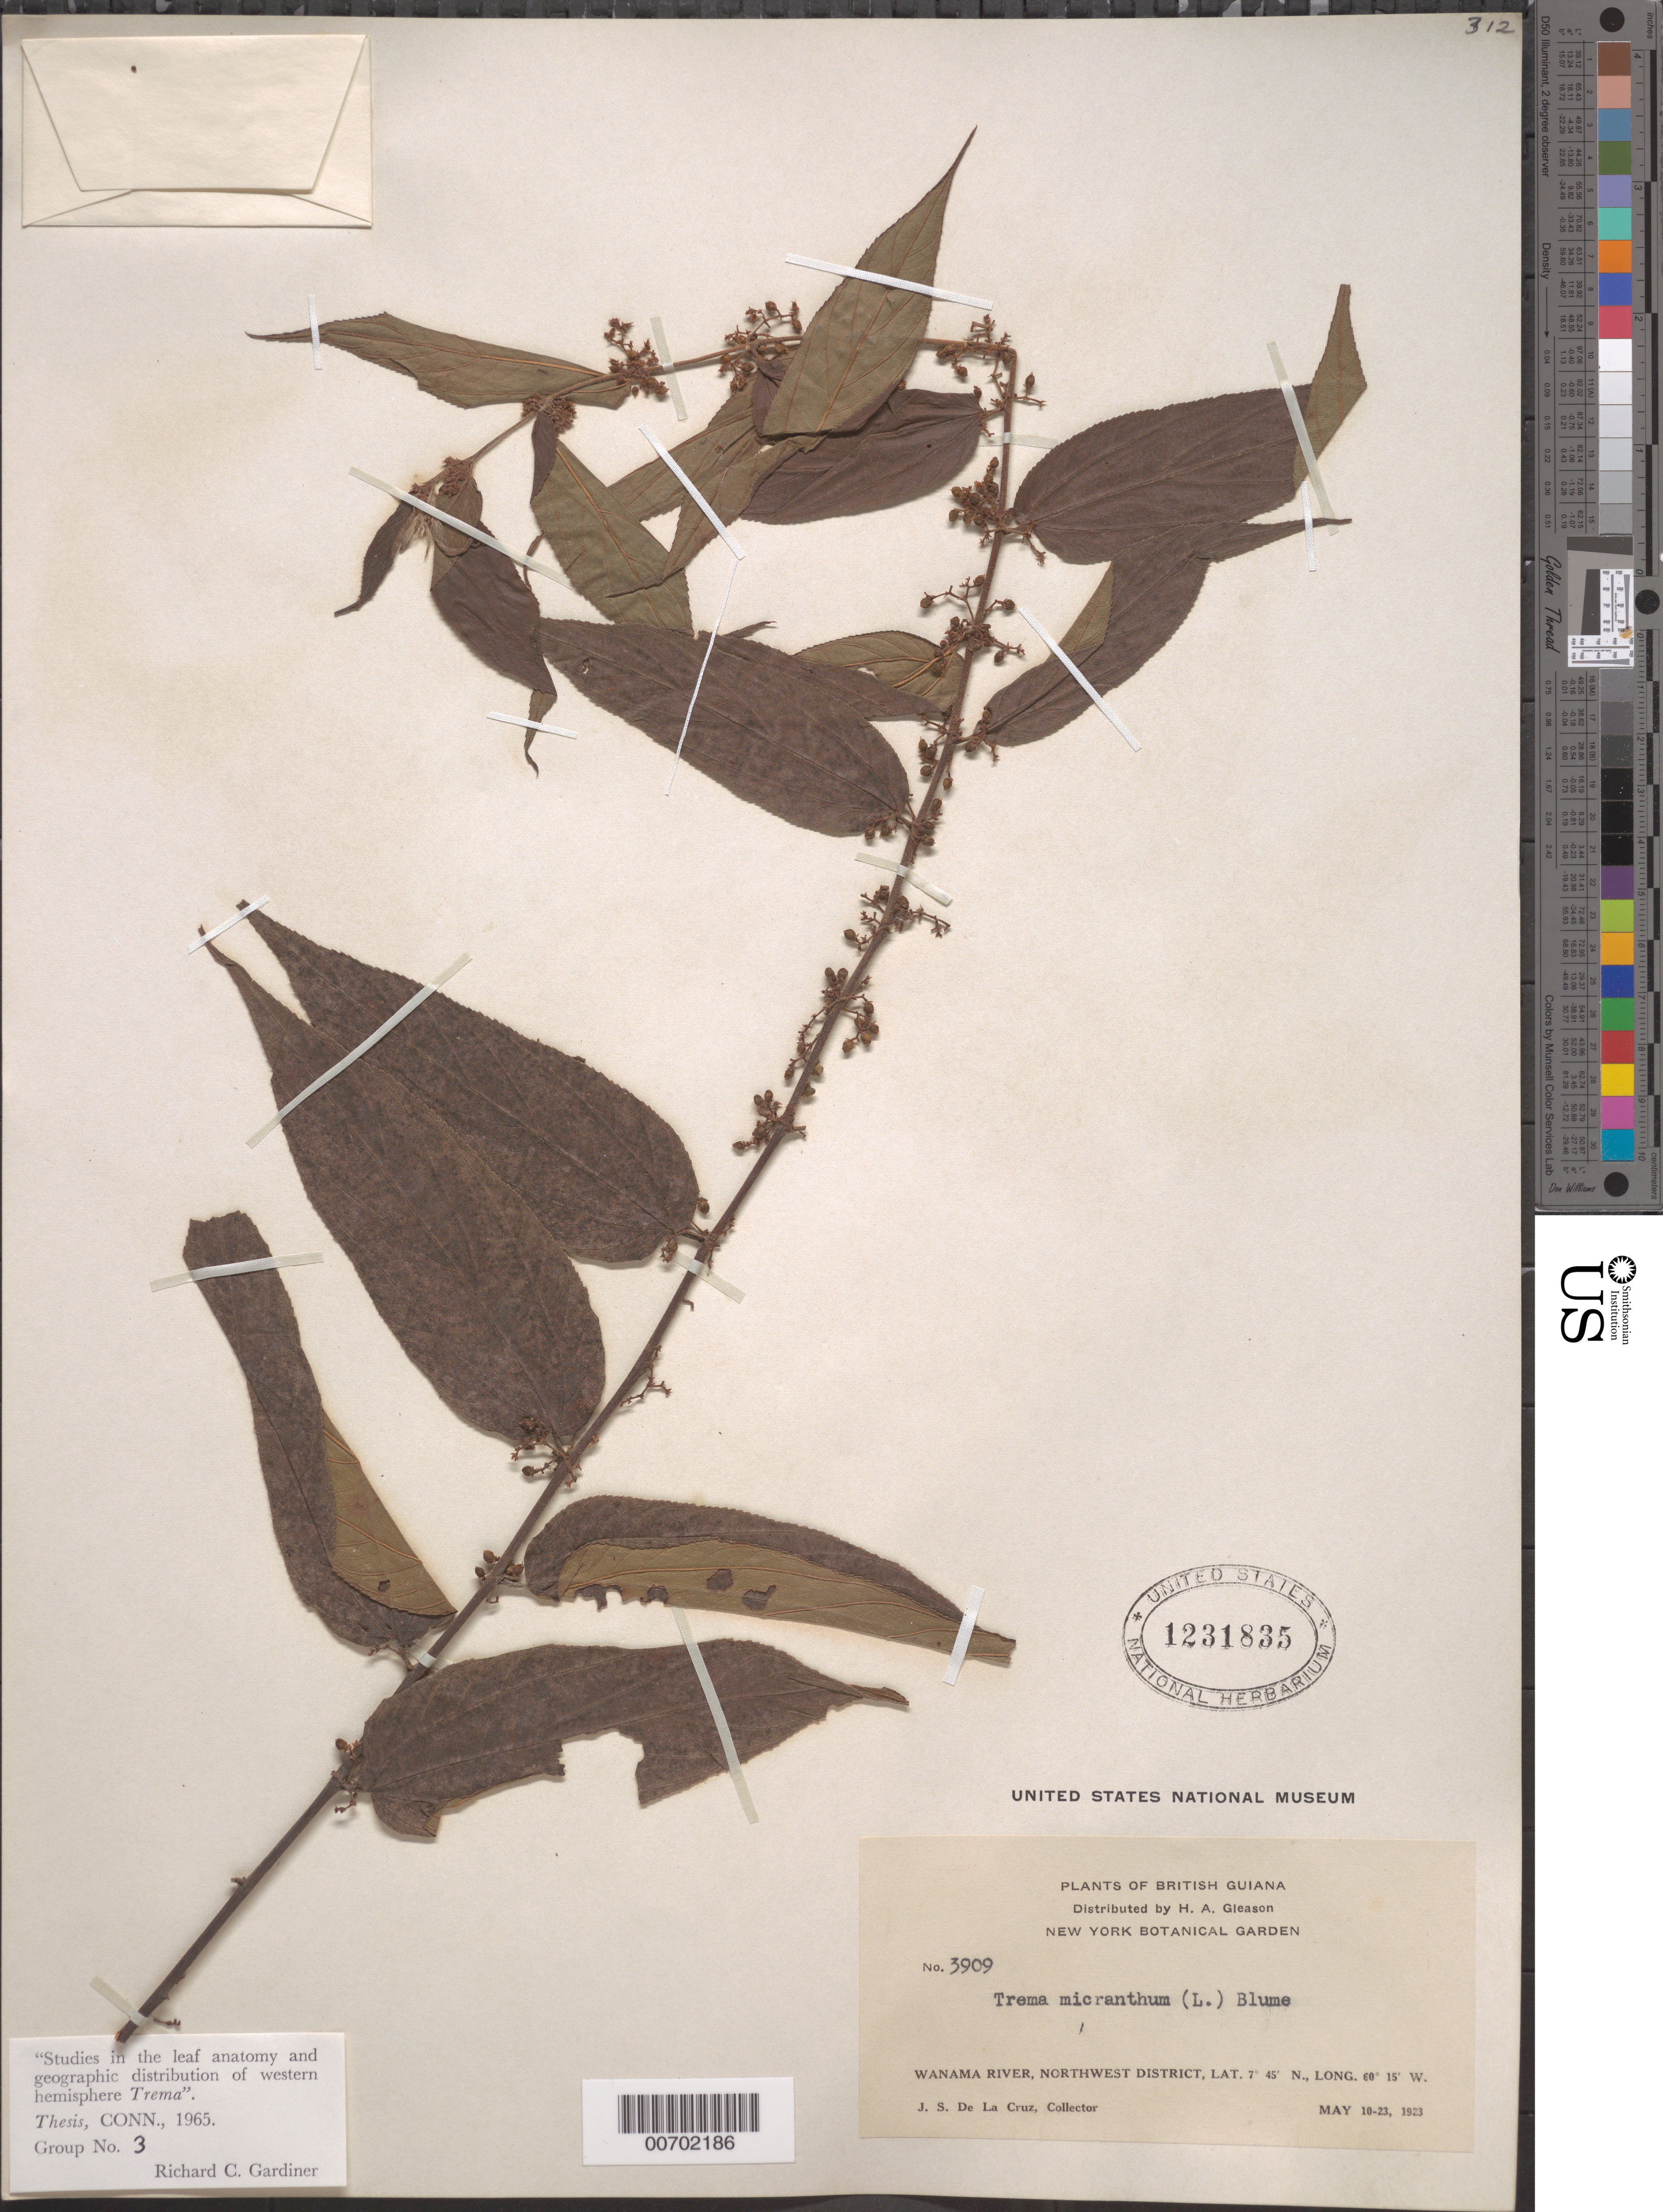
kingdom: Plantae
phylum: Tracheophyta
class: Magnoliopsida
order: Rosales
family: Cannabaceae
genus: Trema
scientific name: Trema micranthum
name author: (L.) Blume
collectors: J. S. de la Cruz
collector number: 3909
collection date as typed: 10-May-23 to 23-May-23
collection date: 1923-05-10/1923-05-23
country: Guyana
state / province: Barima-Waini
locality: Wanama R., NW District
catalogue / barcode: US 1231835